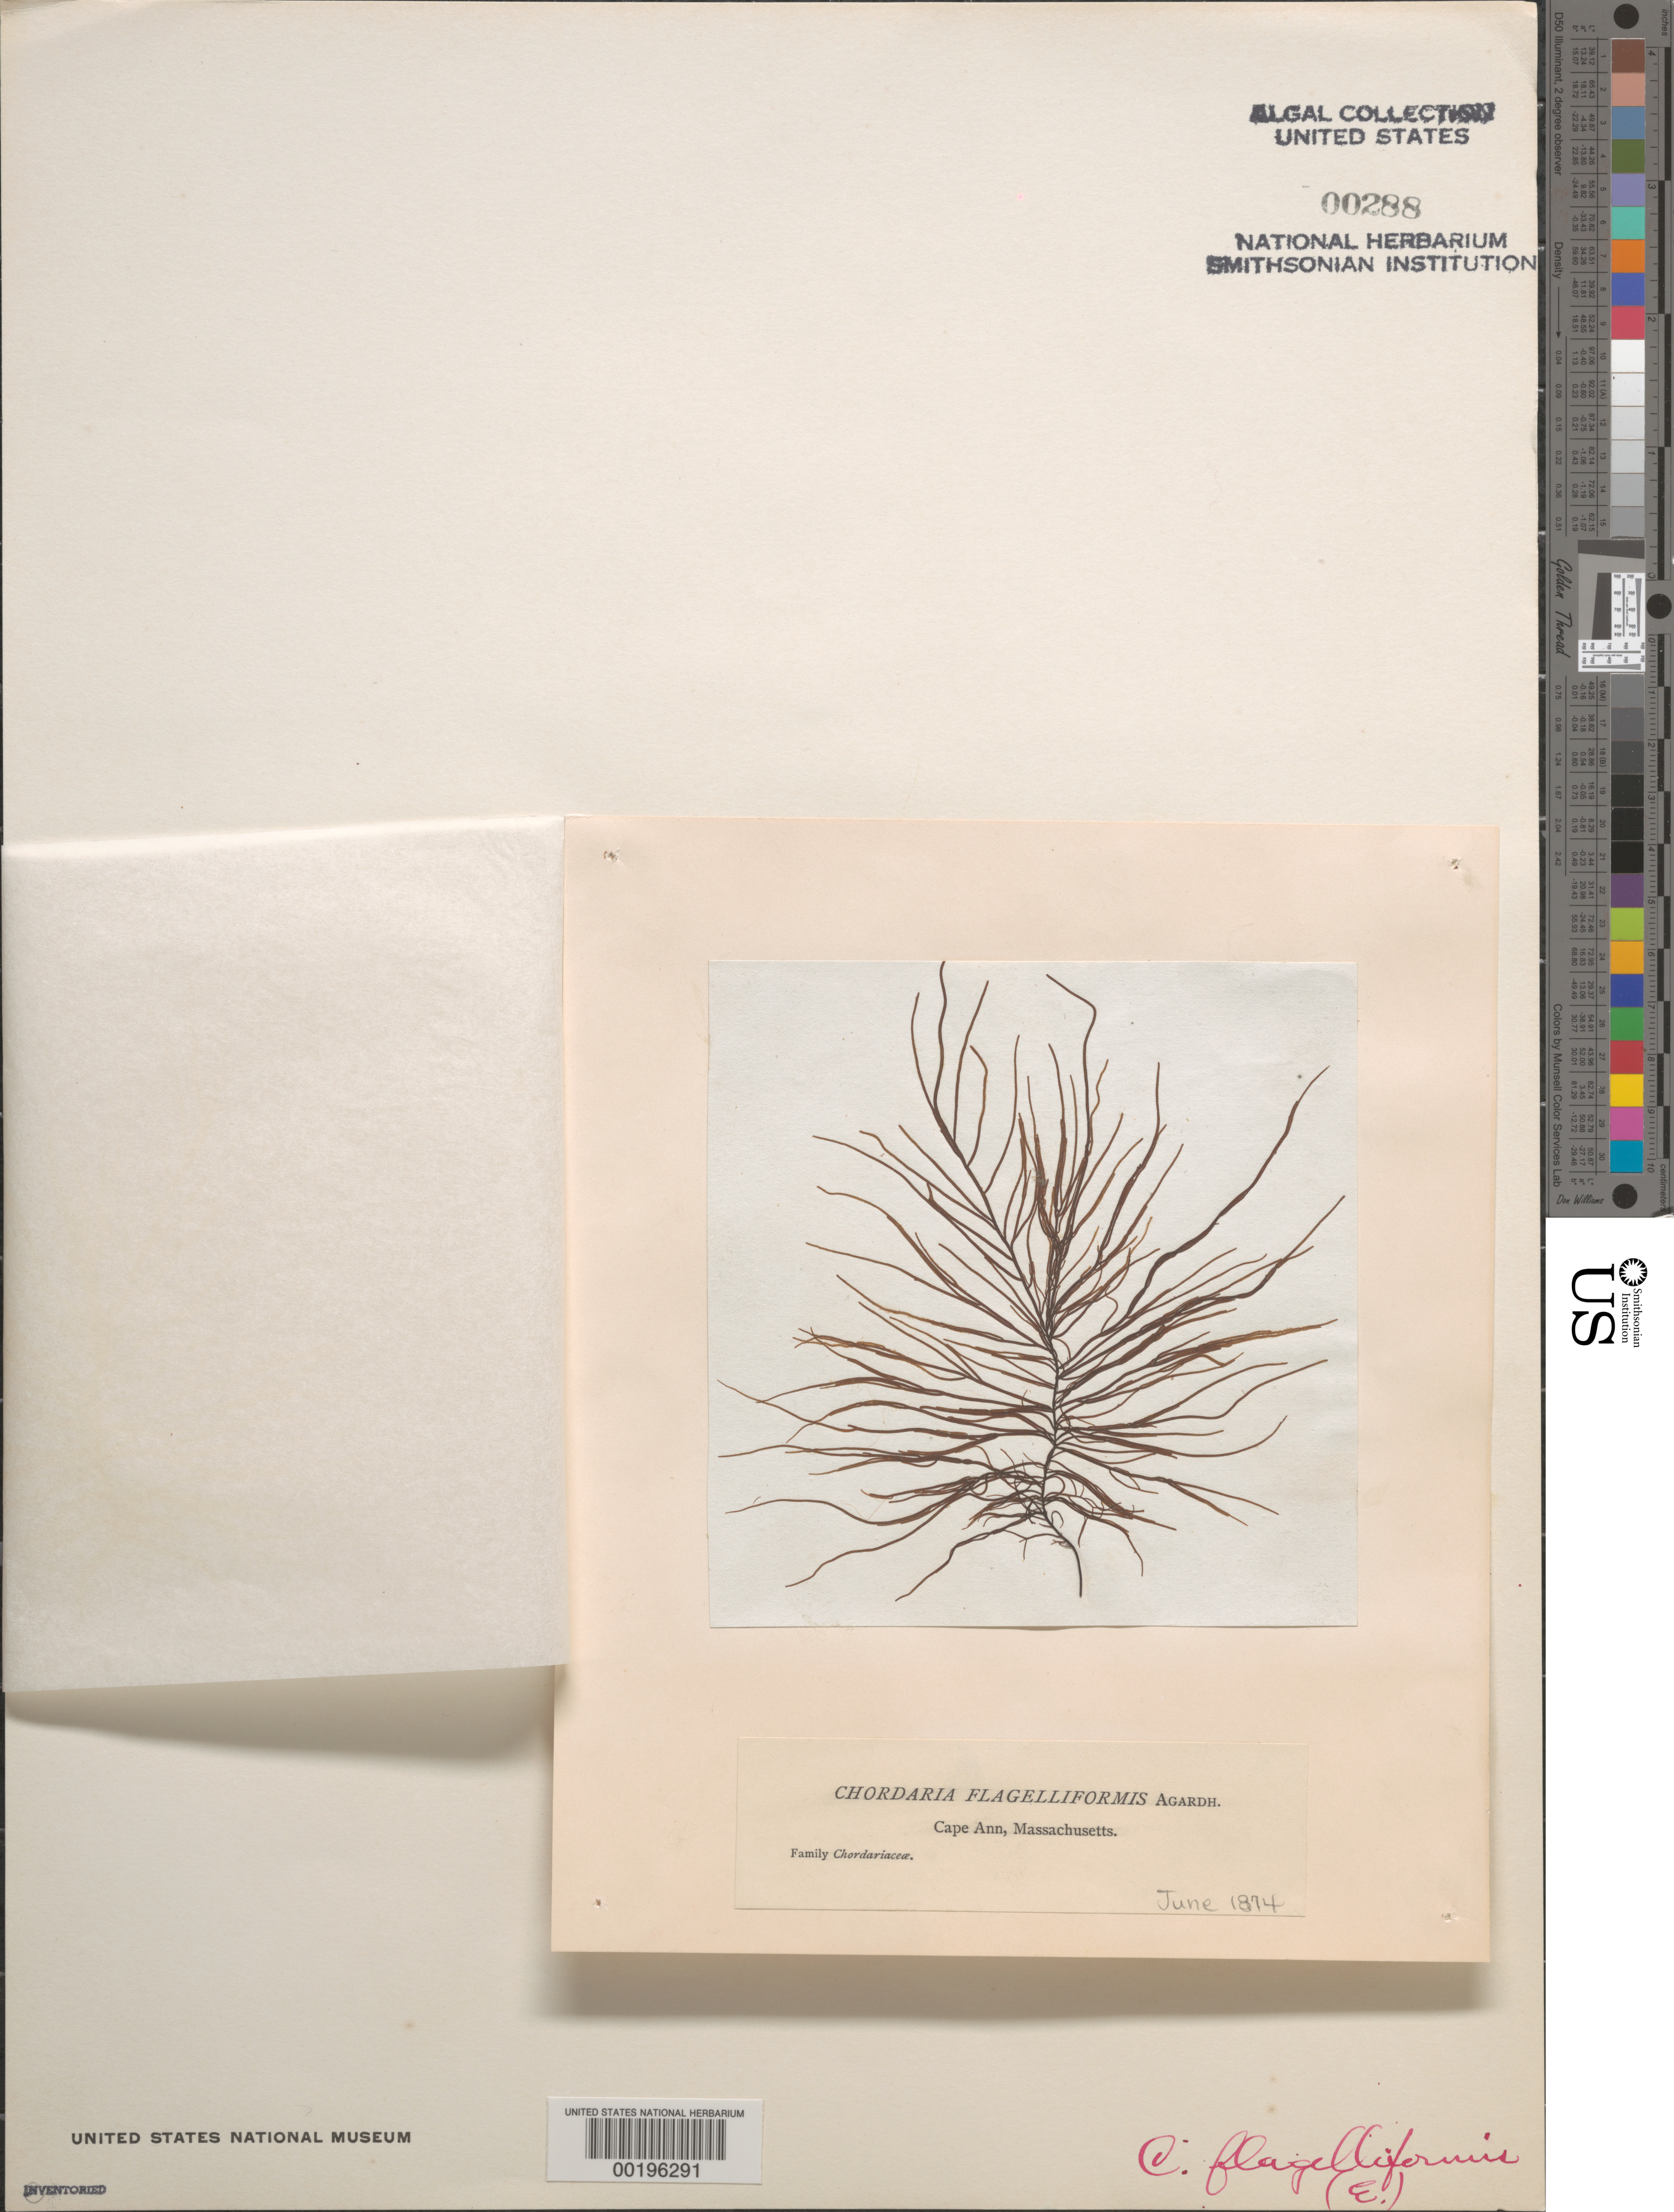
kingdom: Chromista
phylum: Ochrophyta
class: Phaeophyceae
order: Ectocarpales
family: Chordariaceae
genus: Chordaria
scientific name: Chordaria flagelliformis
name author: (Hudson) Grev.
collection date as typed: Jun 1874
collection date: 1874-06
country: United States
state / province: Massachusetts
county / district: Essex County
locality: Cape Ann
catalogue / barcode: US 288